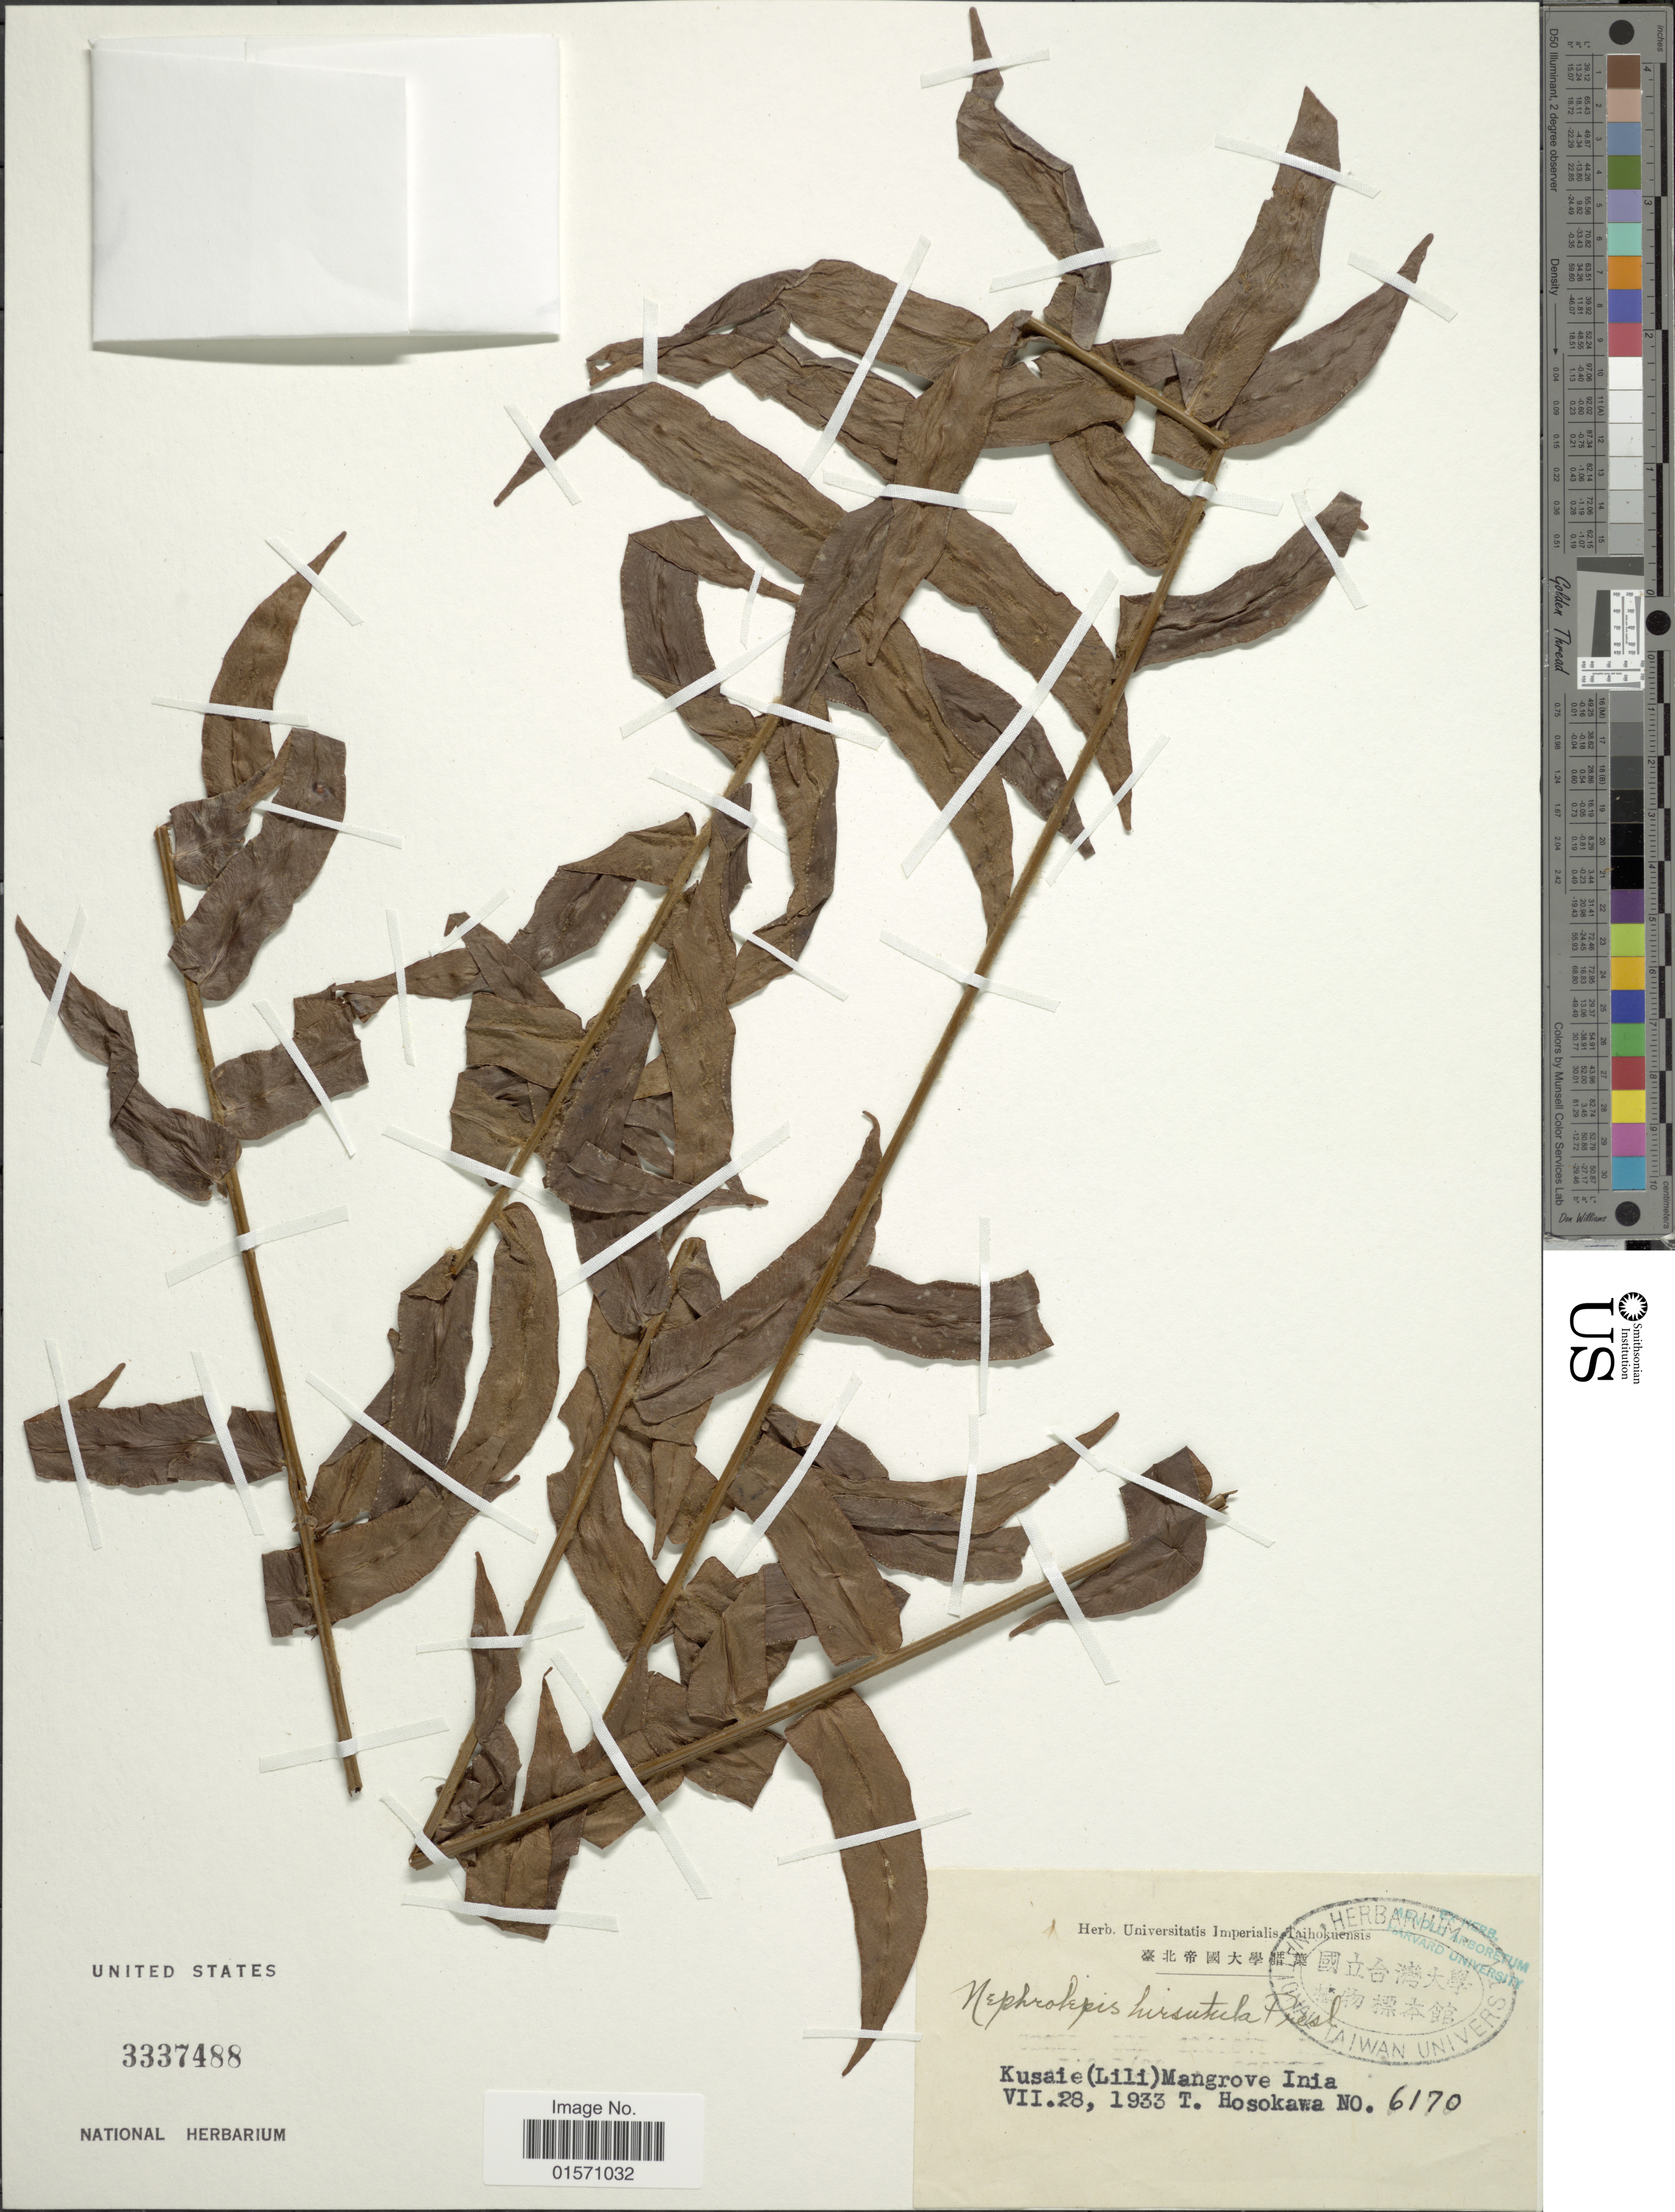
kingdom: Plantae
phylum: Tracheophyta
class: Polypodiopsida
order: Polypodiales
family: Nephrolepidaceae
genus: Nephrolepis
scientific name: Nephrolepis hirsutula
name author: (G. Forst.) C. Presl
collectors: T. Hosokawa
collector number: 6170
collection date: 1933-07-28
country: Micronesia, Federated States of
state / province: Kosrae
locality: Kusaie (Lili) Mangrove Inia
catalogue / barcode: US 3337488